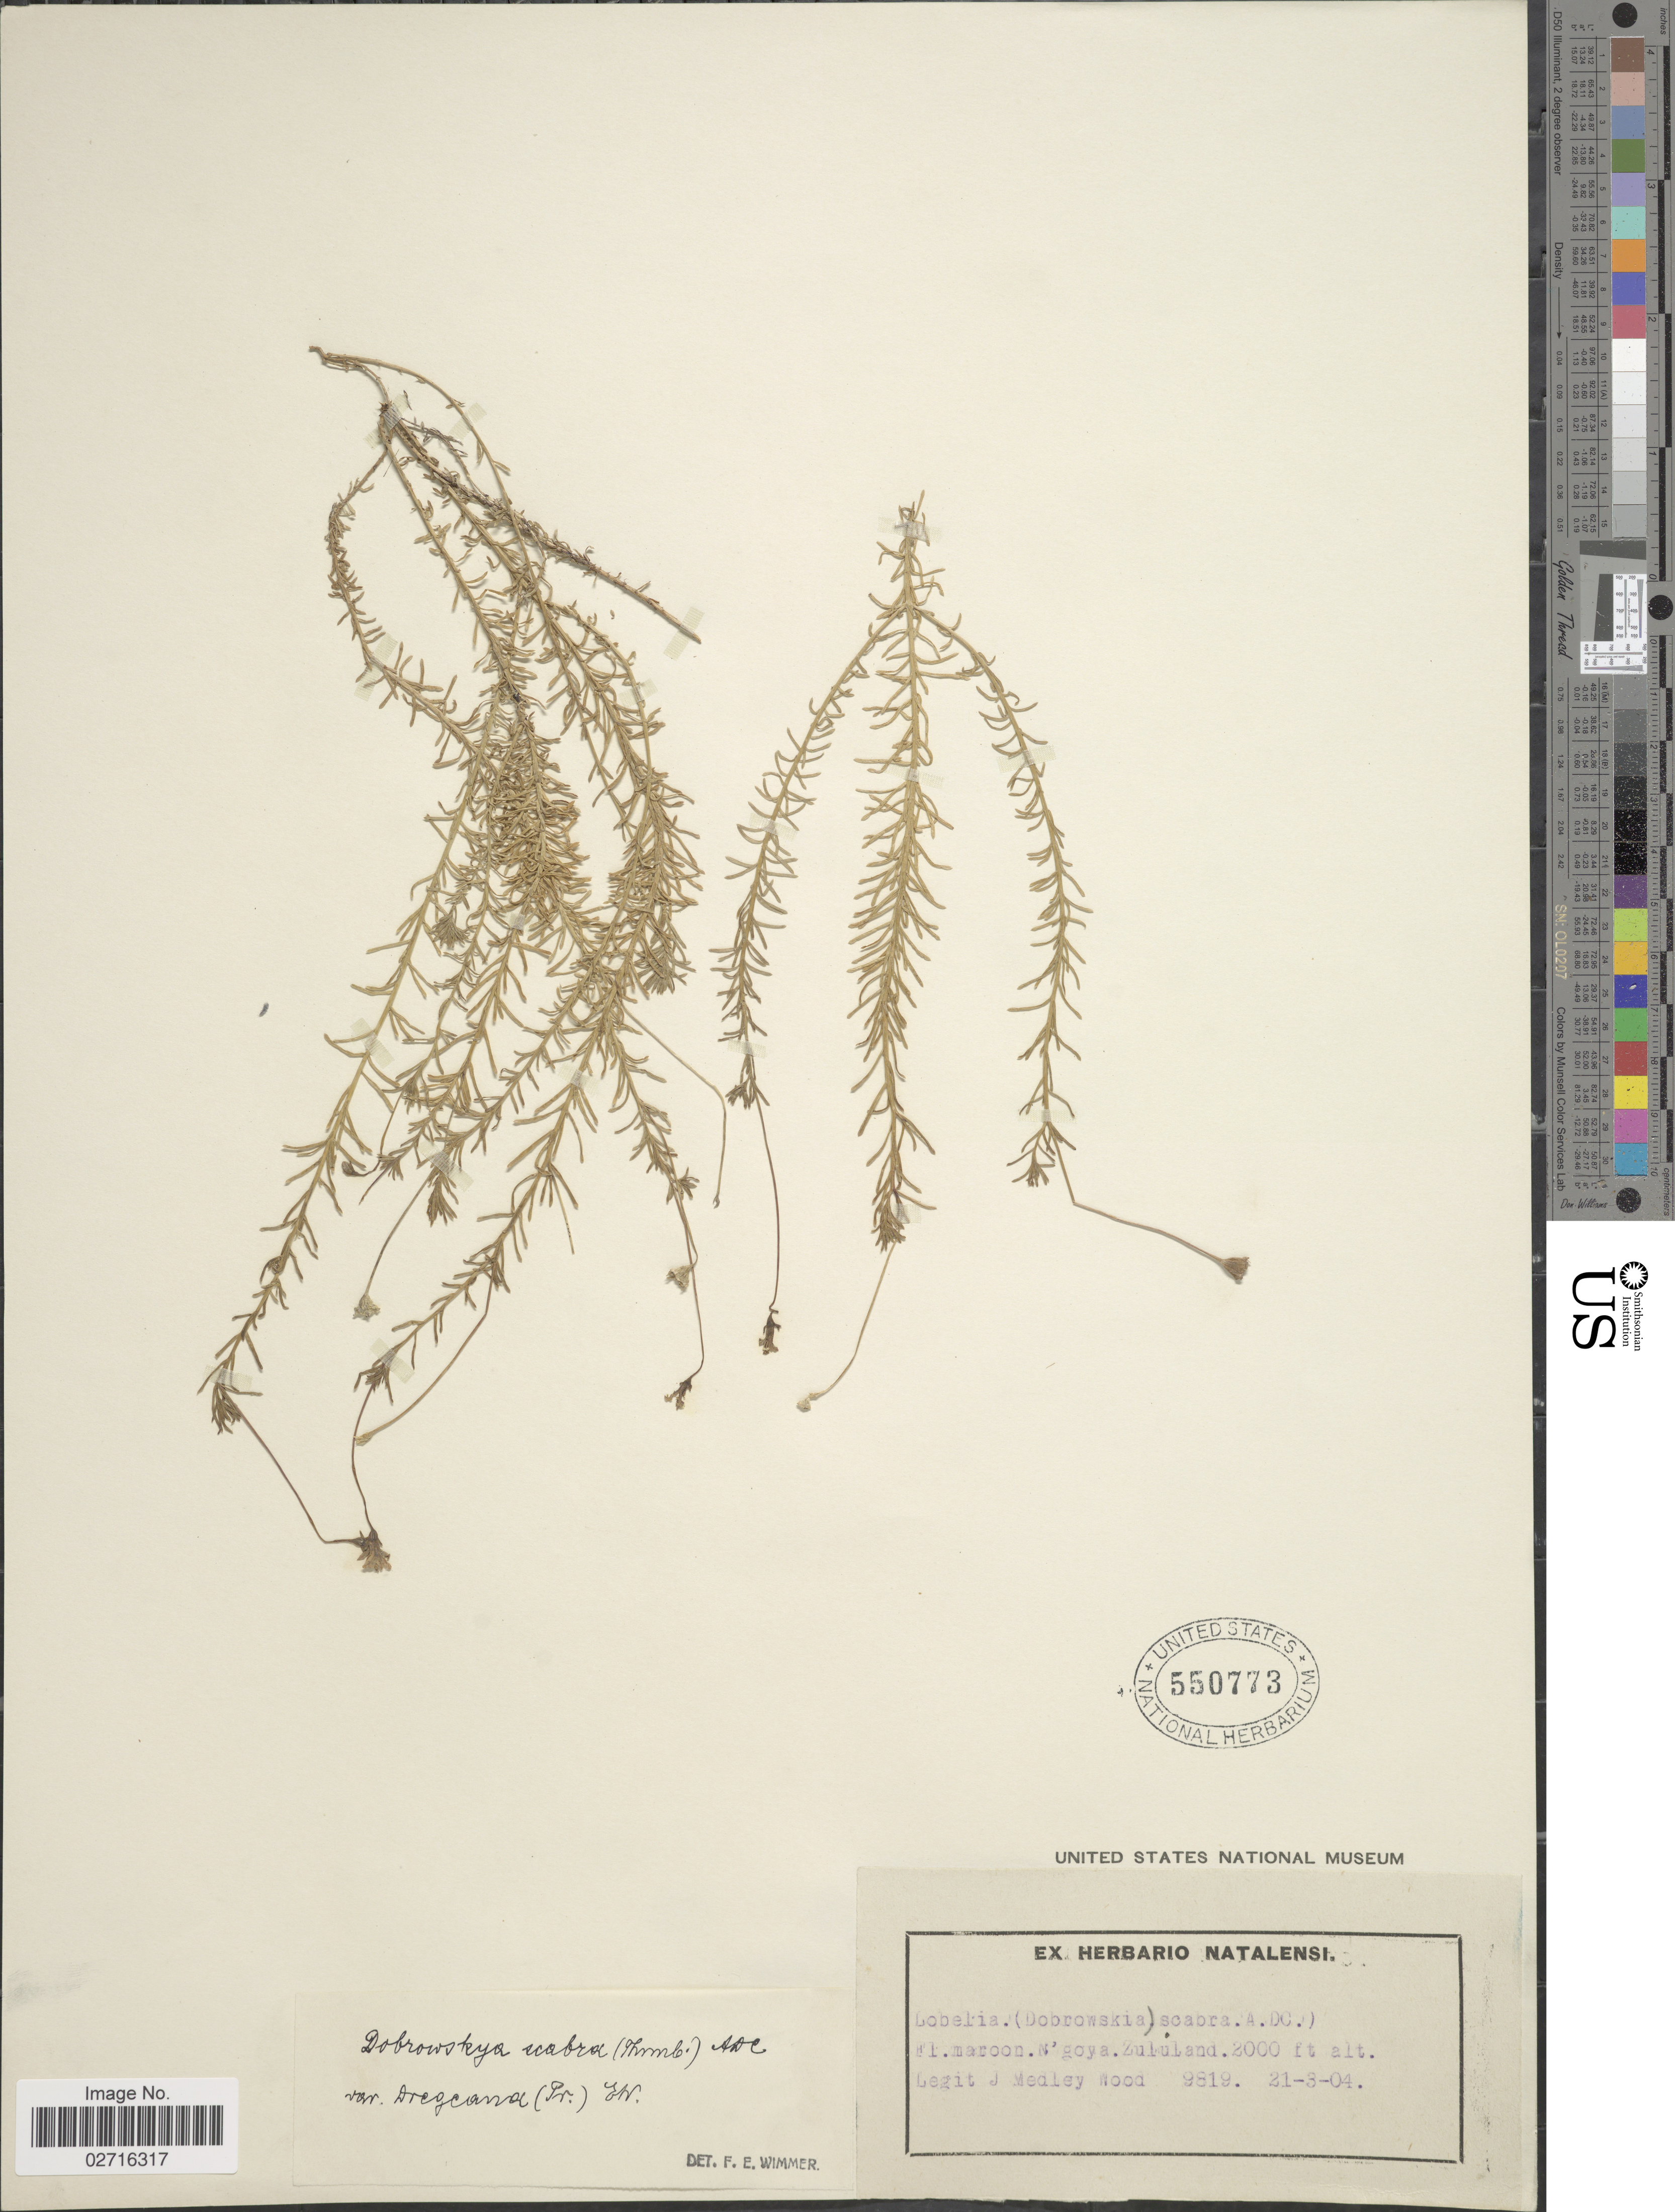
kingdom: Plantae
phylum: Tracheophyta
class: Magnoliopsida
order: Asterales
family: Campanulaceae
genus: Monopsis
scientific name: Monopsis scabra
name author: (Thunb.) Urb.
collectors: J. Medley Wood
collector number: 9819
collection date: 1904-03-21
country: South Africa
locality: N'goya Zululand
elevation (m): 610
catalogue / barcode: US 550773